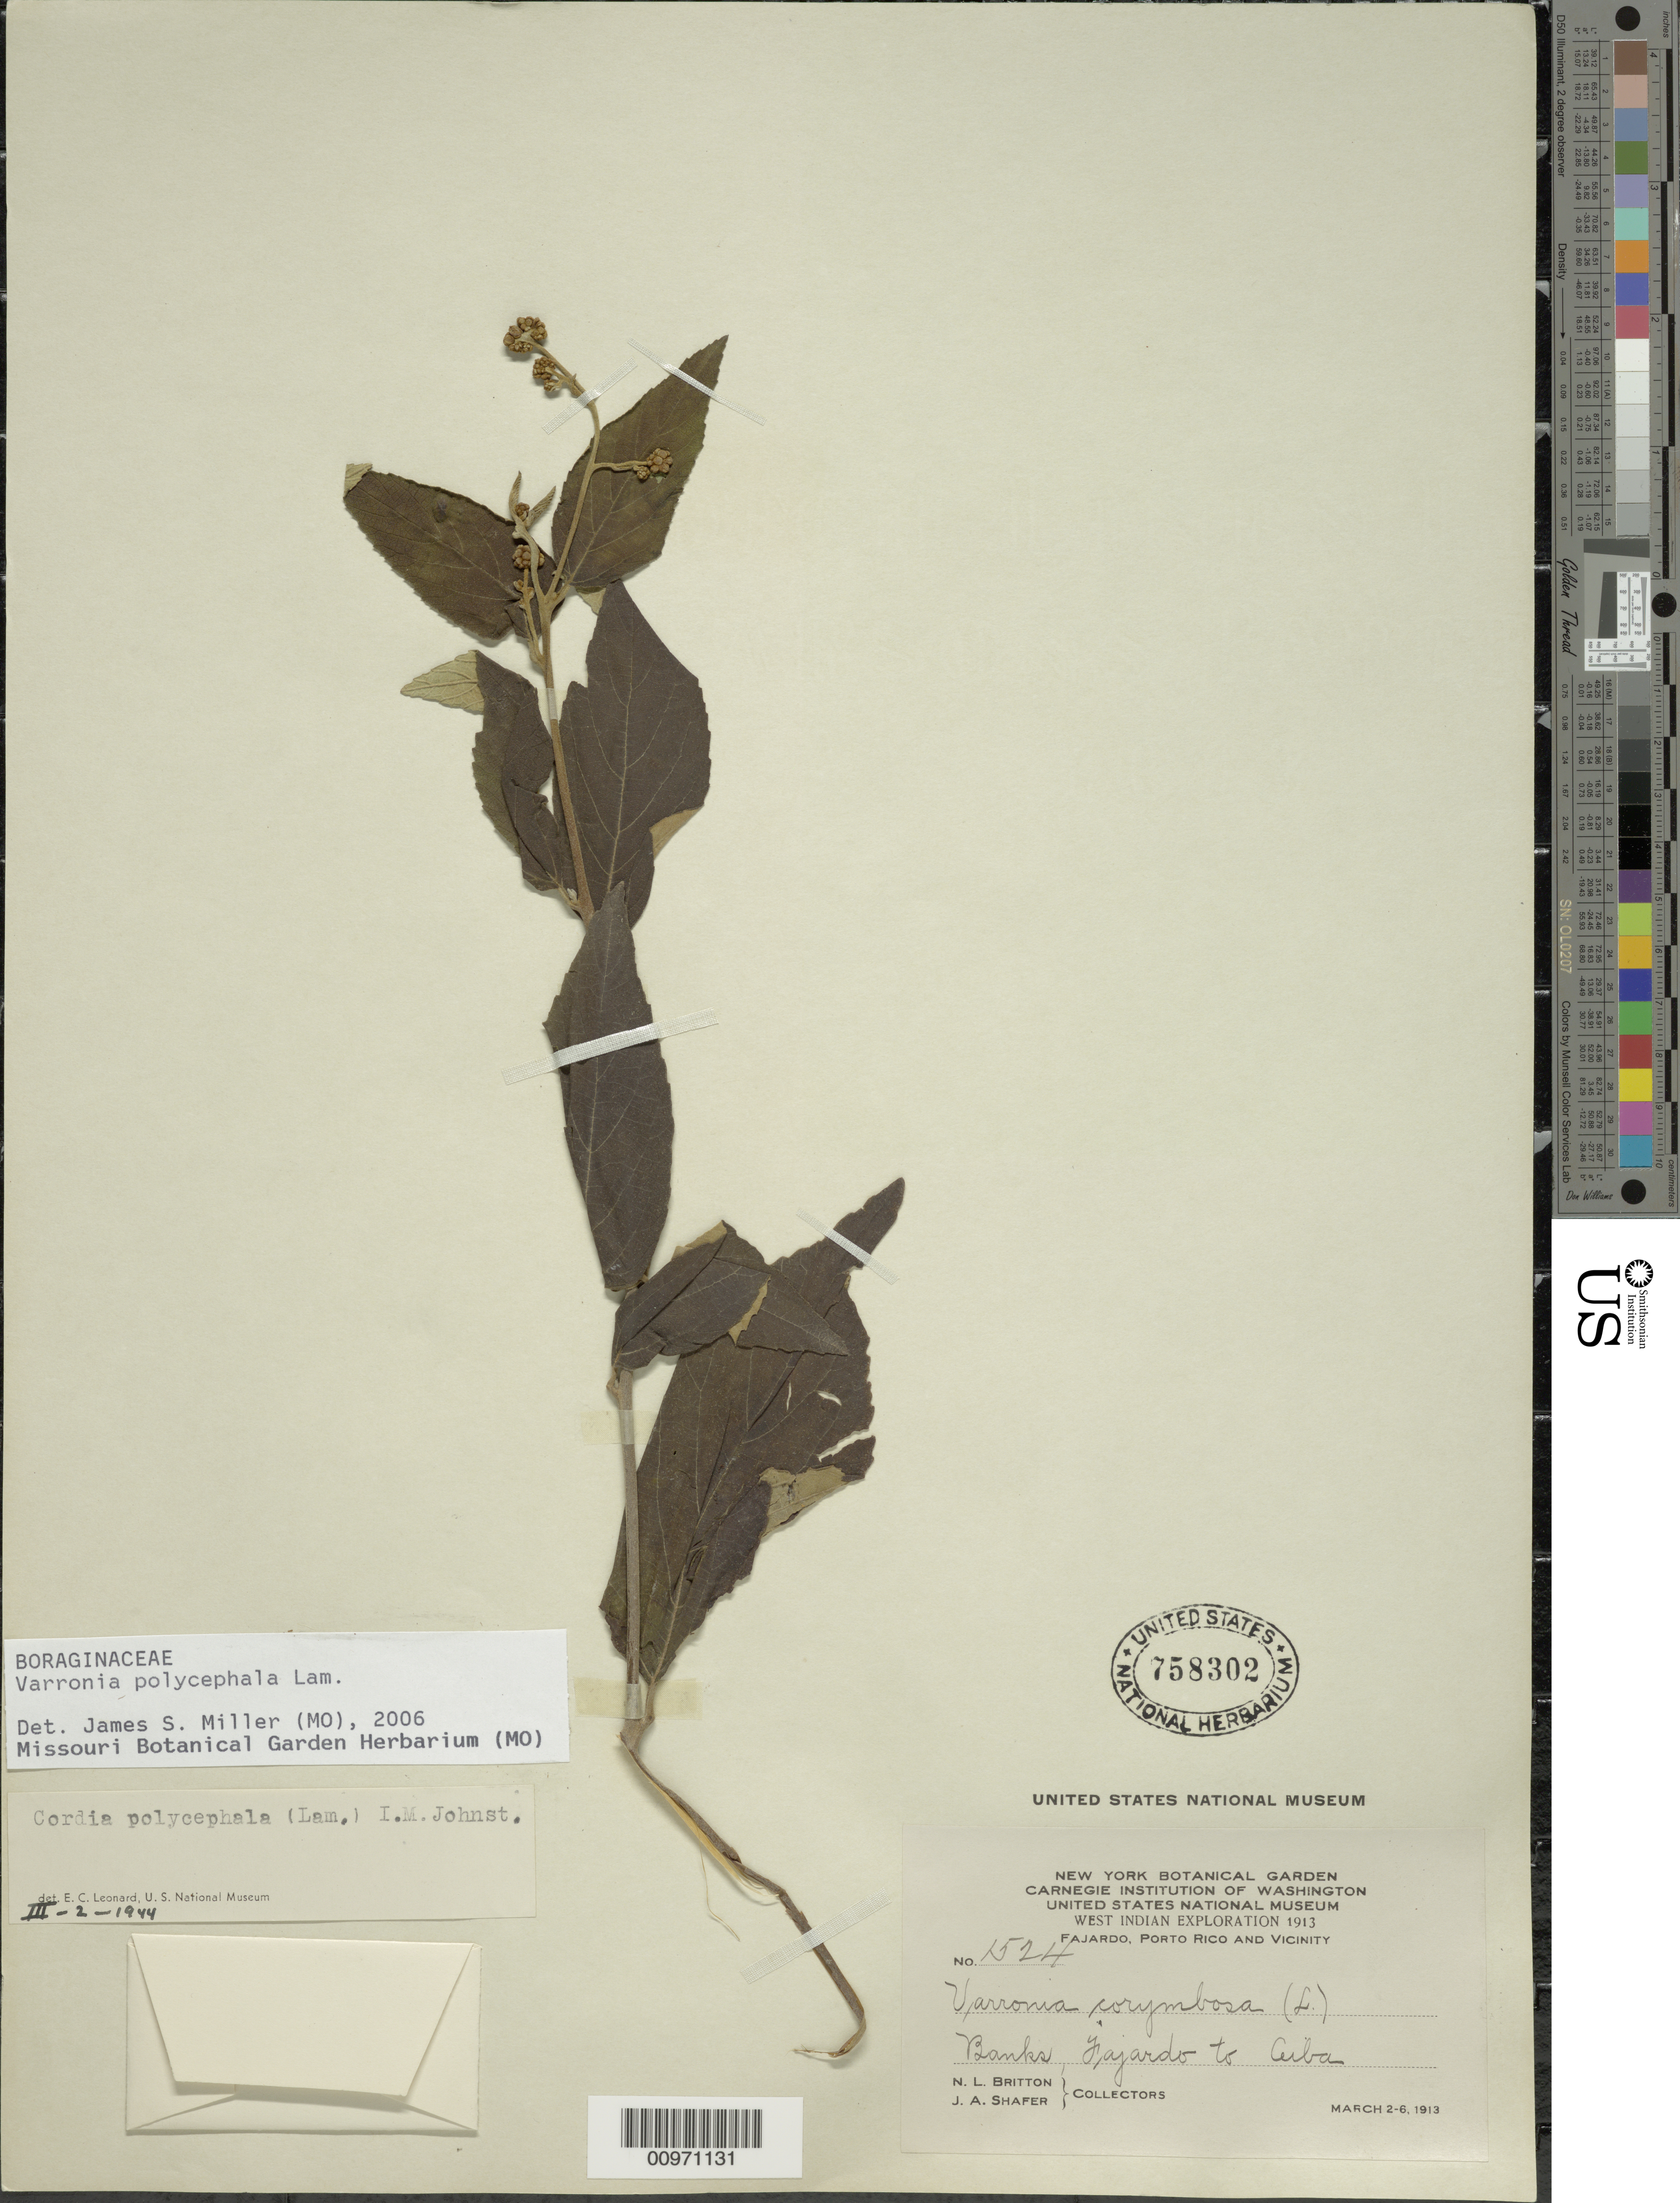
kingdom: Plantae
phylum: Tracheophyta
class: Magnoliopsida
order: Boraginales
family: Cordiaceae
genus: Varronia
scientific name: Varronia polycephala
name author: Lam.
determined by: Miller, James S., (MO), Missouri Botanical Garden (UNITED STATES)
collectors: N. Britton & J. A. Shafer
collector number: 1524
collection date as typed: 02 Mar 1913 to 06 Mar 1913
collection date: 1913-03-02/1913-03-06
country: Puerto Rico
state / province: Ceiba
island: Puerto Rico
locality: Fajardo to Ceiba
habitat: Banks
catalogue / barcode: US 758302